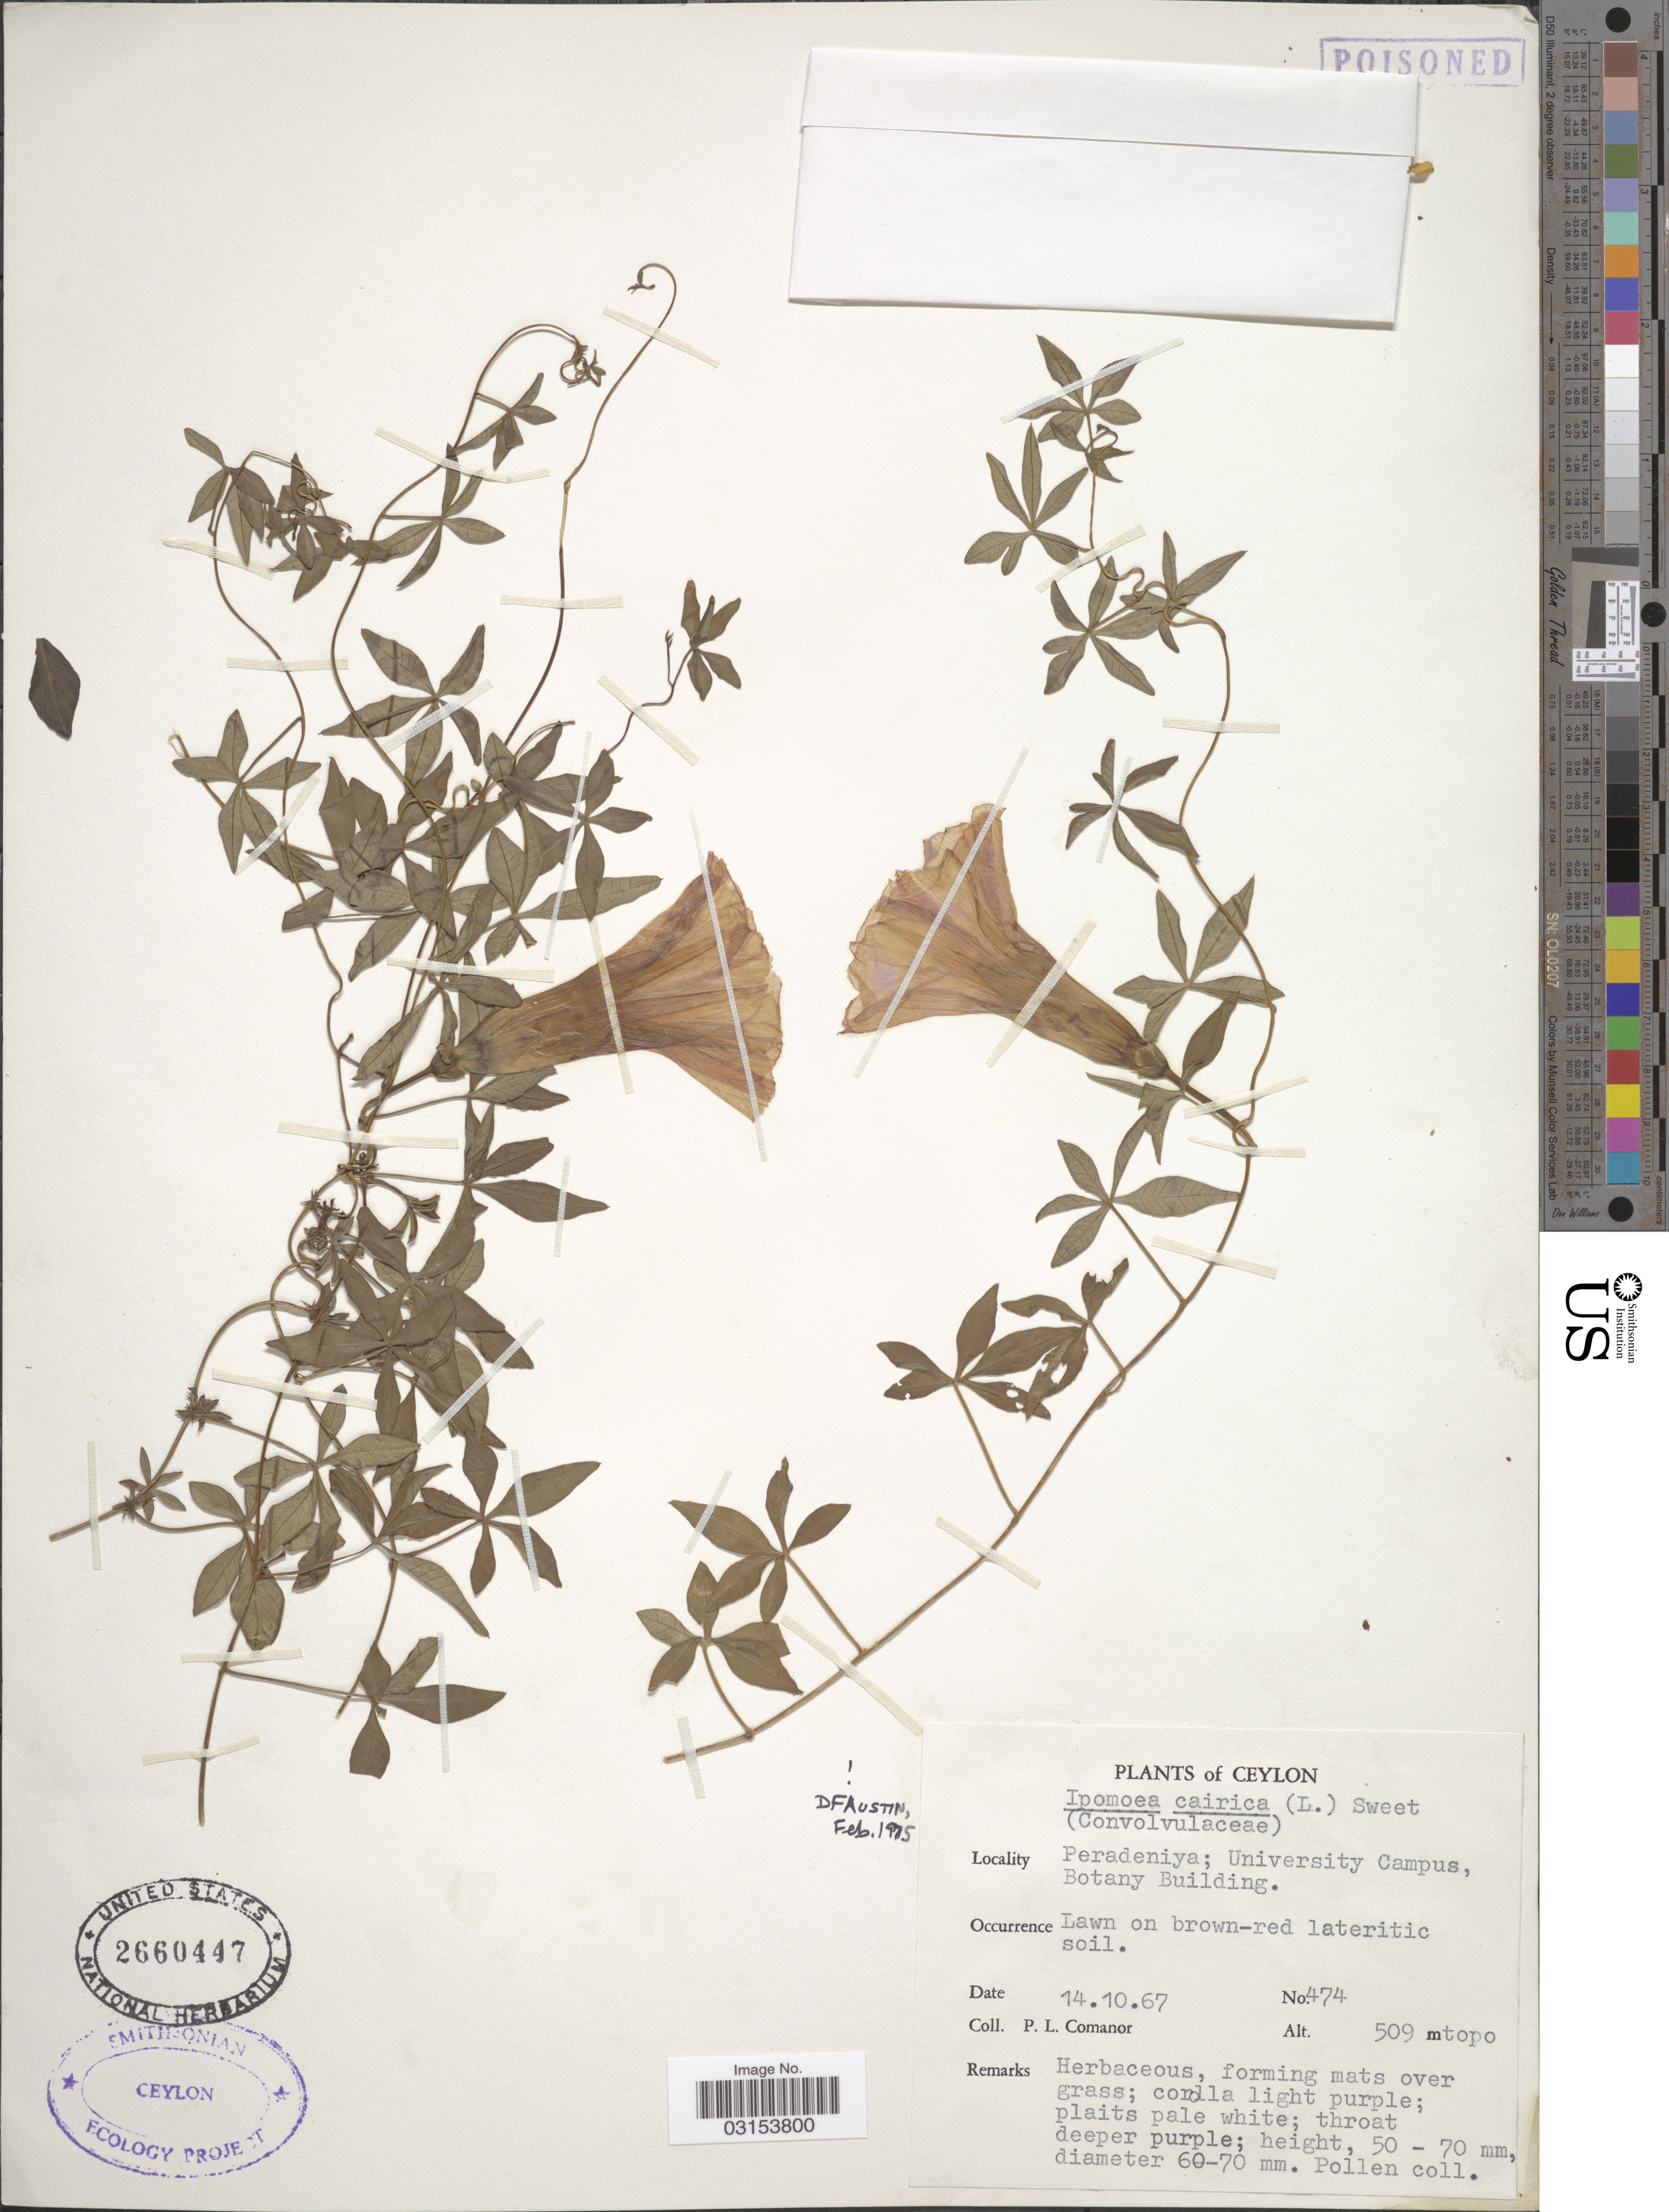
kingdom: Plantae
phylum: Tracheophyta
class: Magnoliopsida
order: Solanales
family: Convolvulaceae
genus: Ipomoea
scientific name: Ipomoea cairica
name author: (L.) Sweet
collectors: P. Comanor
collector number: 474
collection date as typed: Transcribed d/m/y: 14/10/67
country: Sri Lanka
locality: Ceylon. Peradeniya; University Campus, Botany Building.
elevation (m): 509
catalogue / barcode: US 2660447